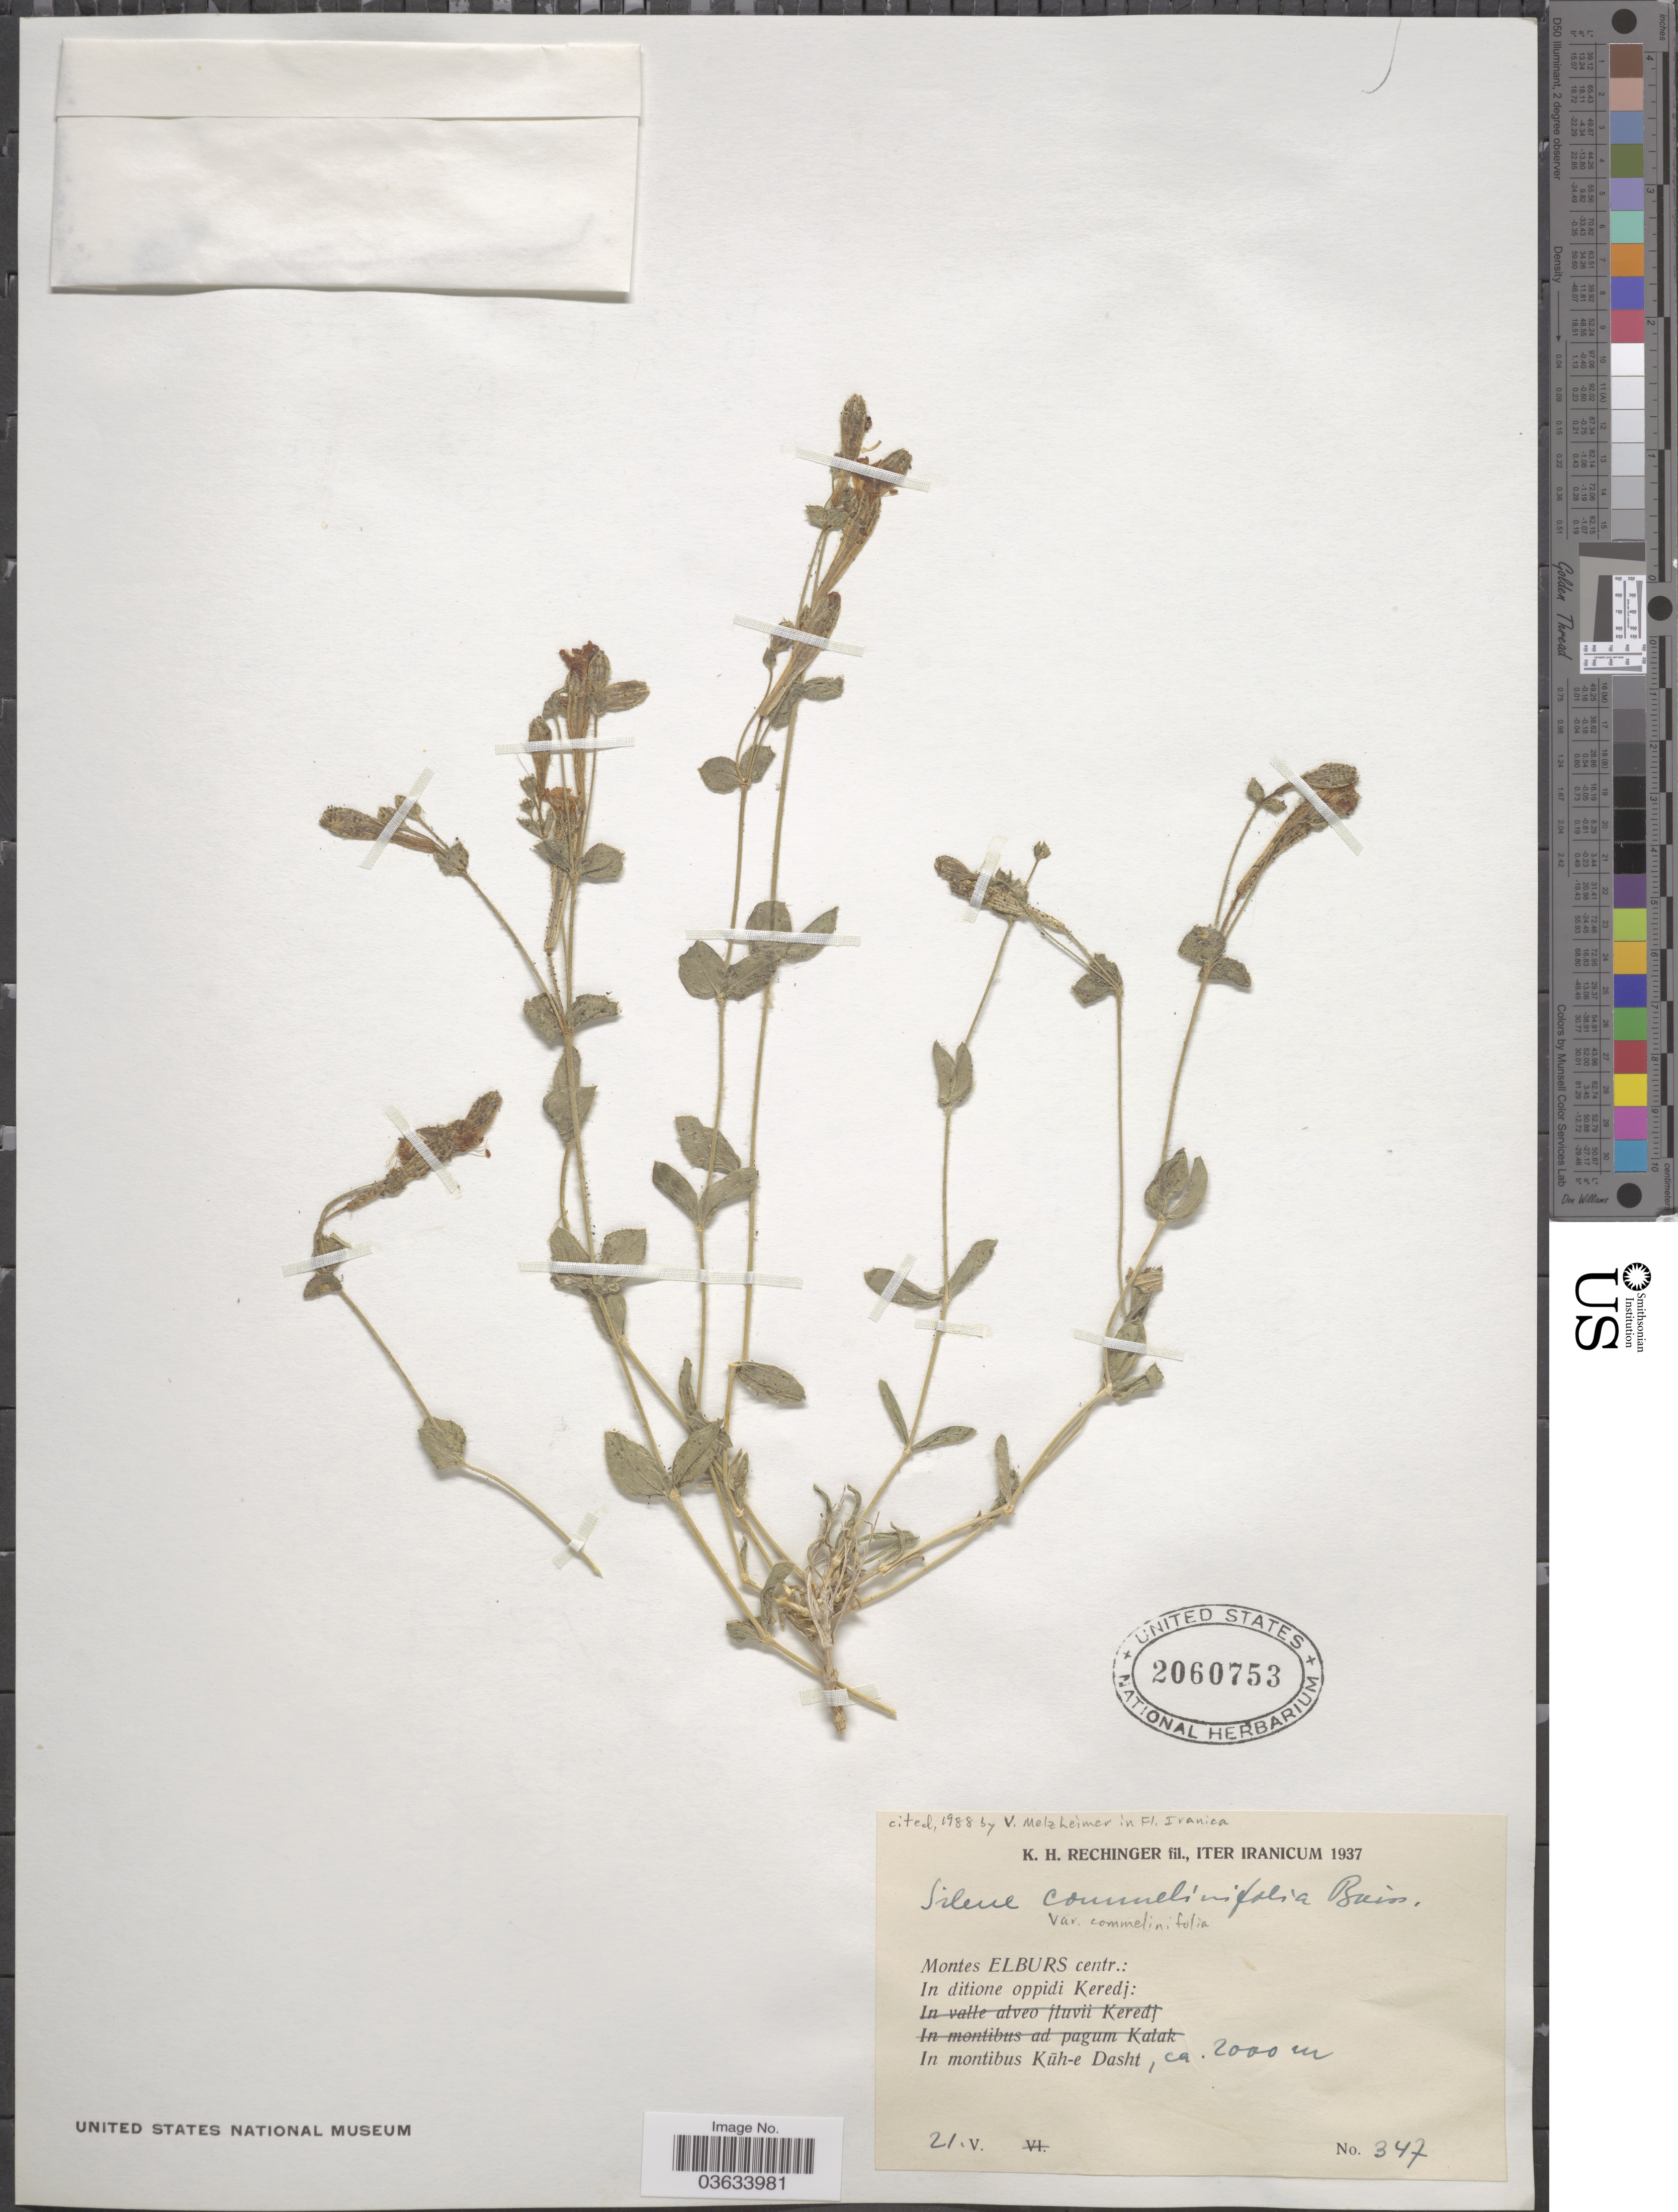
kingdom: Plantae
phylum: Tracheophyta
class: Magnoliopsida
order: Caryophyllales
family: Caryophyllaceae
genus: Silene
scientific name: Silene commelinifolia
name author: Boiss.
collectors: K. H. Rechinger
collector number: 347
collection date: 1937-05-21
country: Iran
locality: Montes Elburs centr.: In ditione oppidi Keredj. In montibus Kūh-e Dasht.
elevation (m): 2000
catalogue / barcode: US 2060753